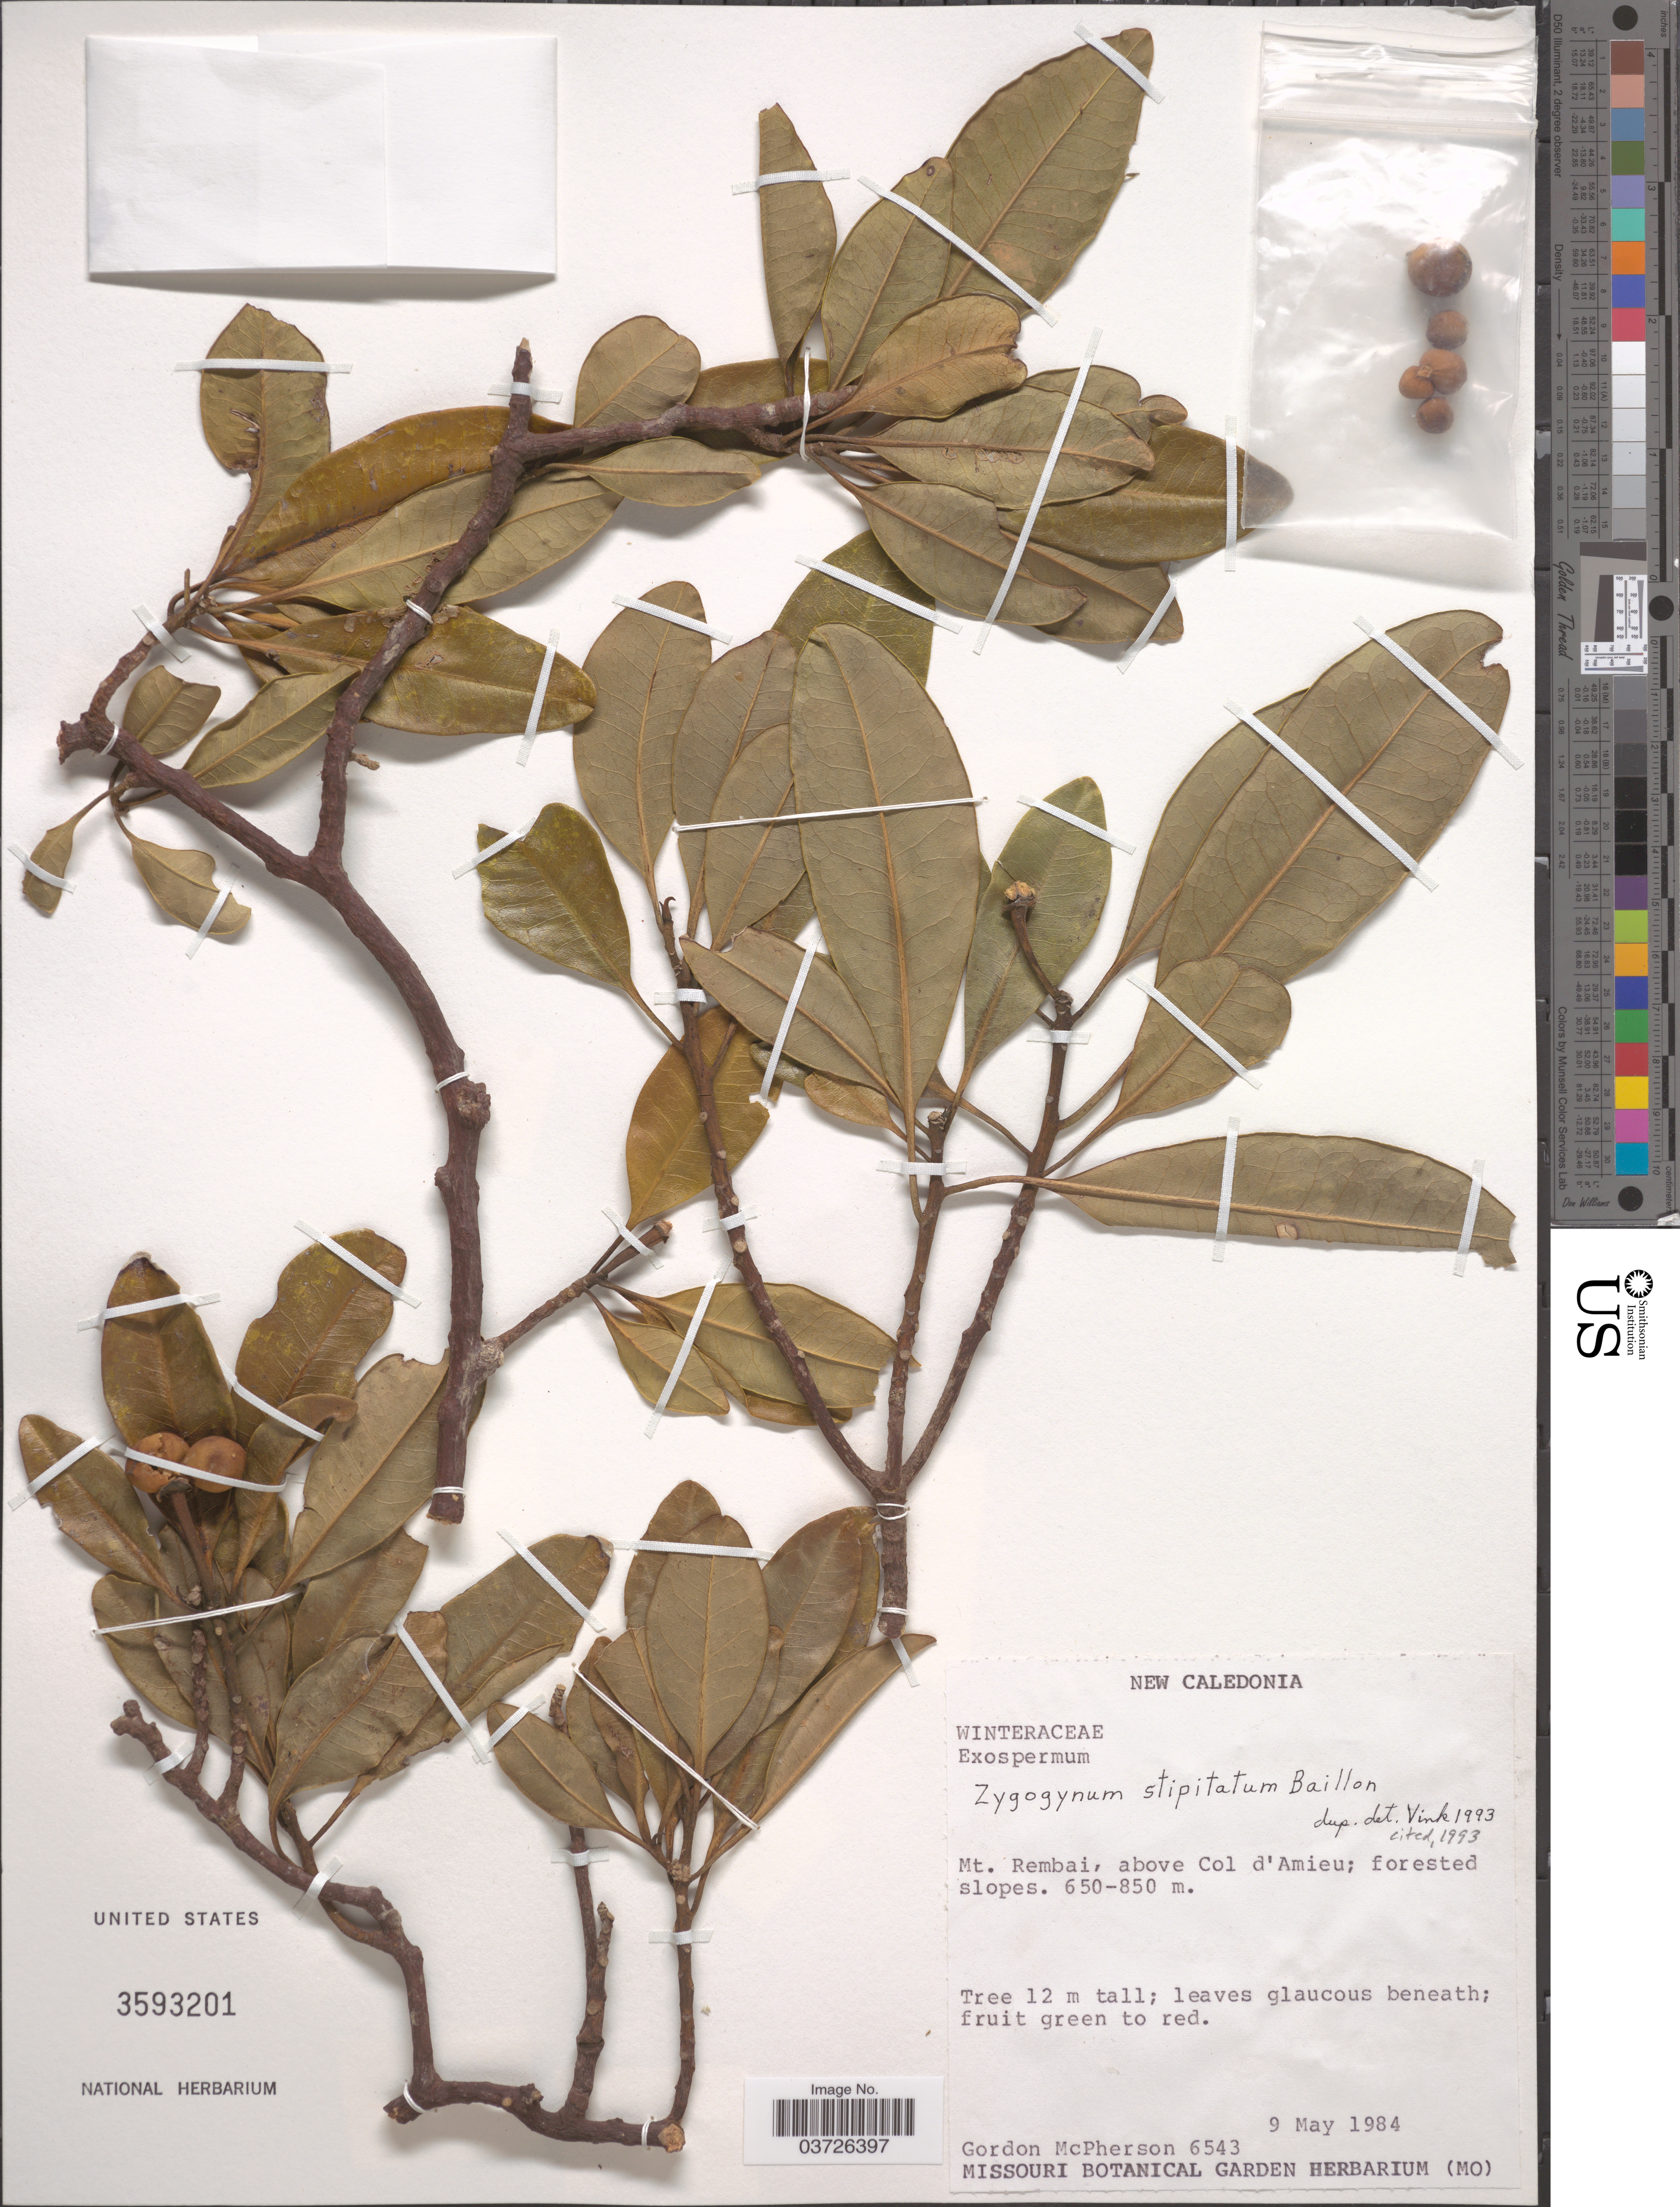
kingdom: Plantae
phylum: Tracheophyta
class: Magnoliopsida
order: Canellales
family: Winteraceae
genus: Zygogynum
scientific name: Zygogynum stipitatum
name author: Baill.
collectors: G. D. McPherson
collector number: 6543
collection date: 1984-05-09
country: New Caledonia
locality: Mt. Rembai, above Col d'Amieu; forested slopes.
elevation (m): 650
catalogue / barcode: US 3593201